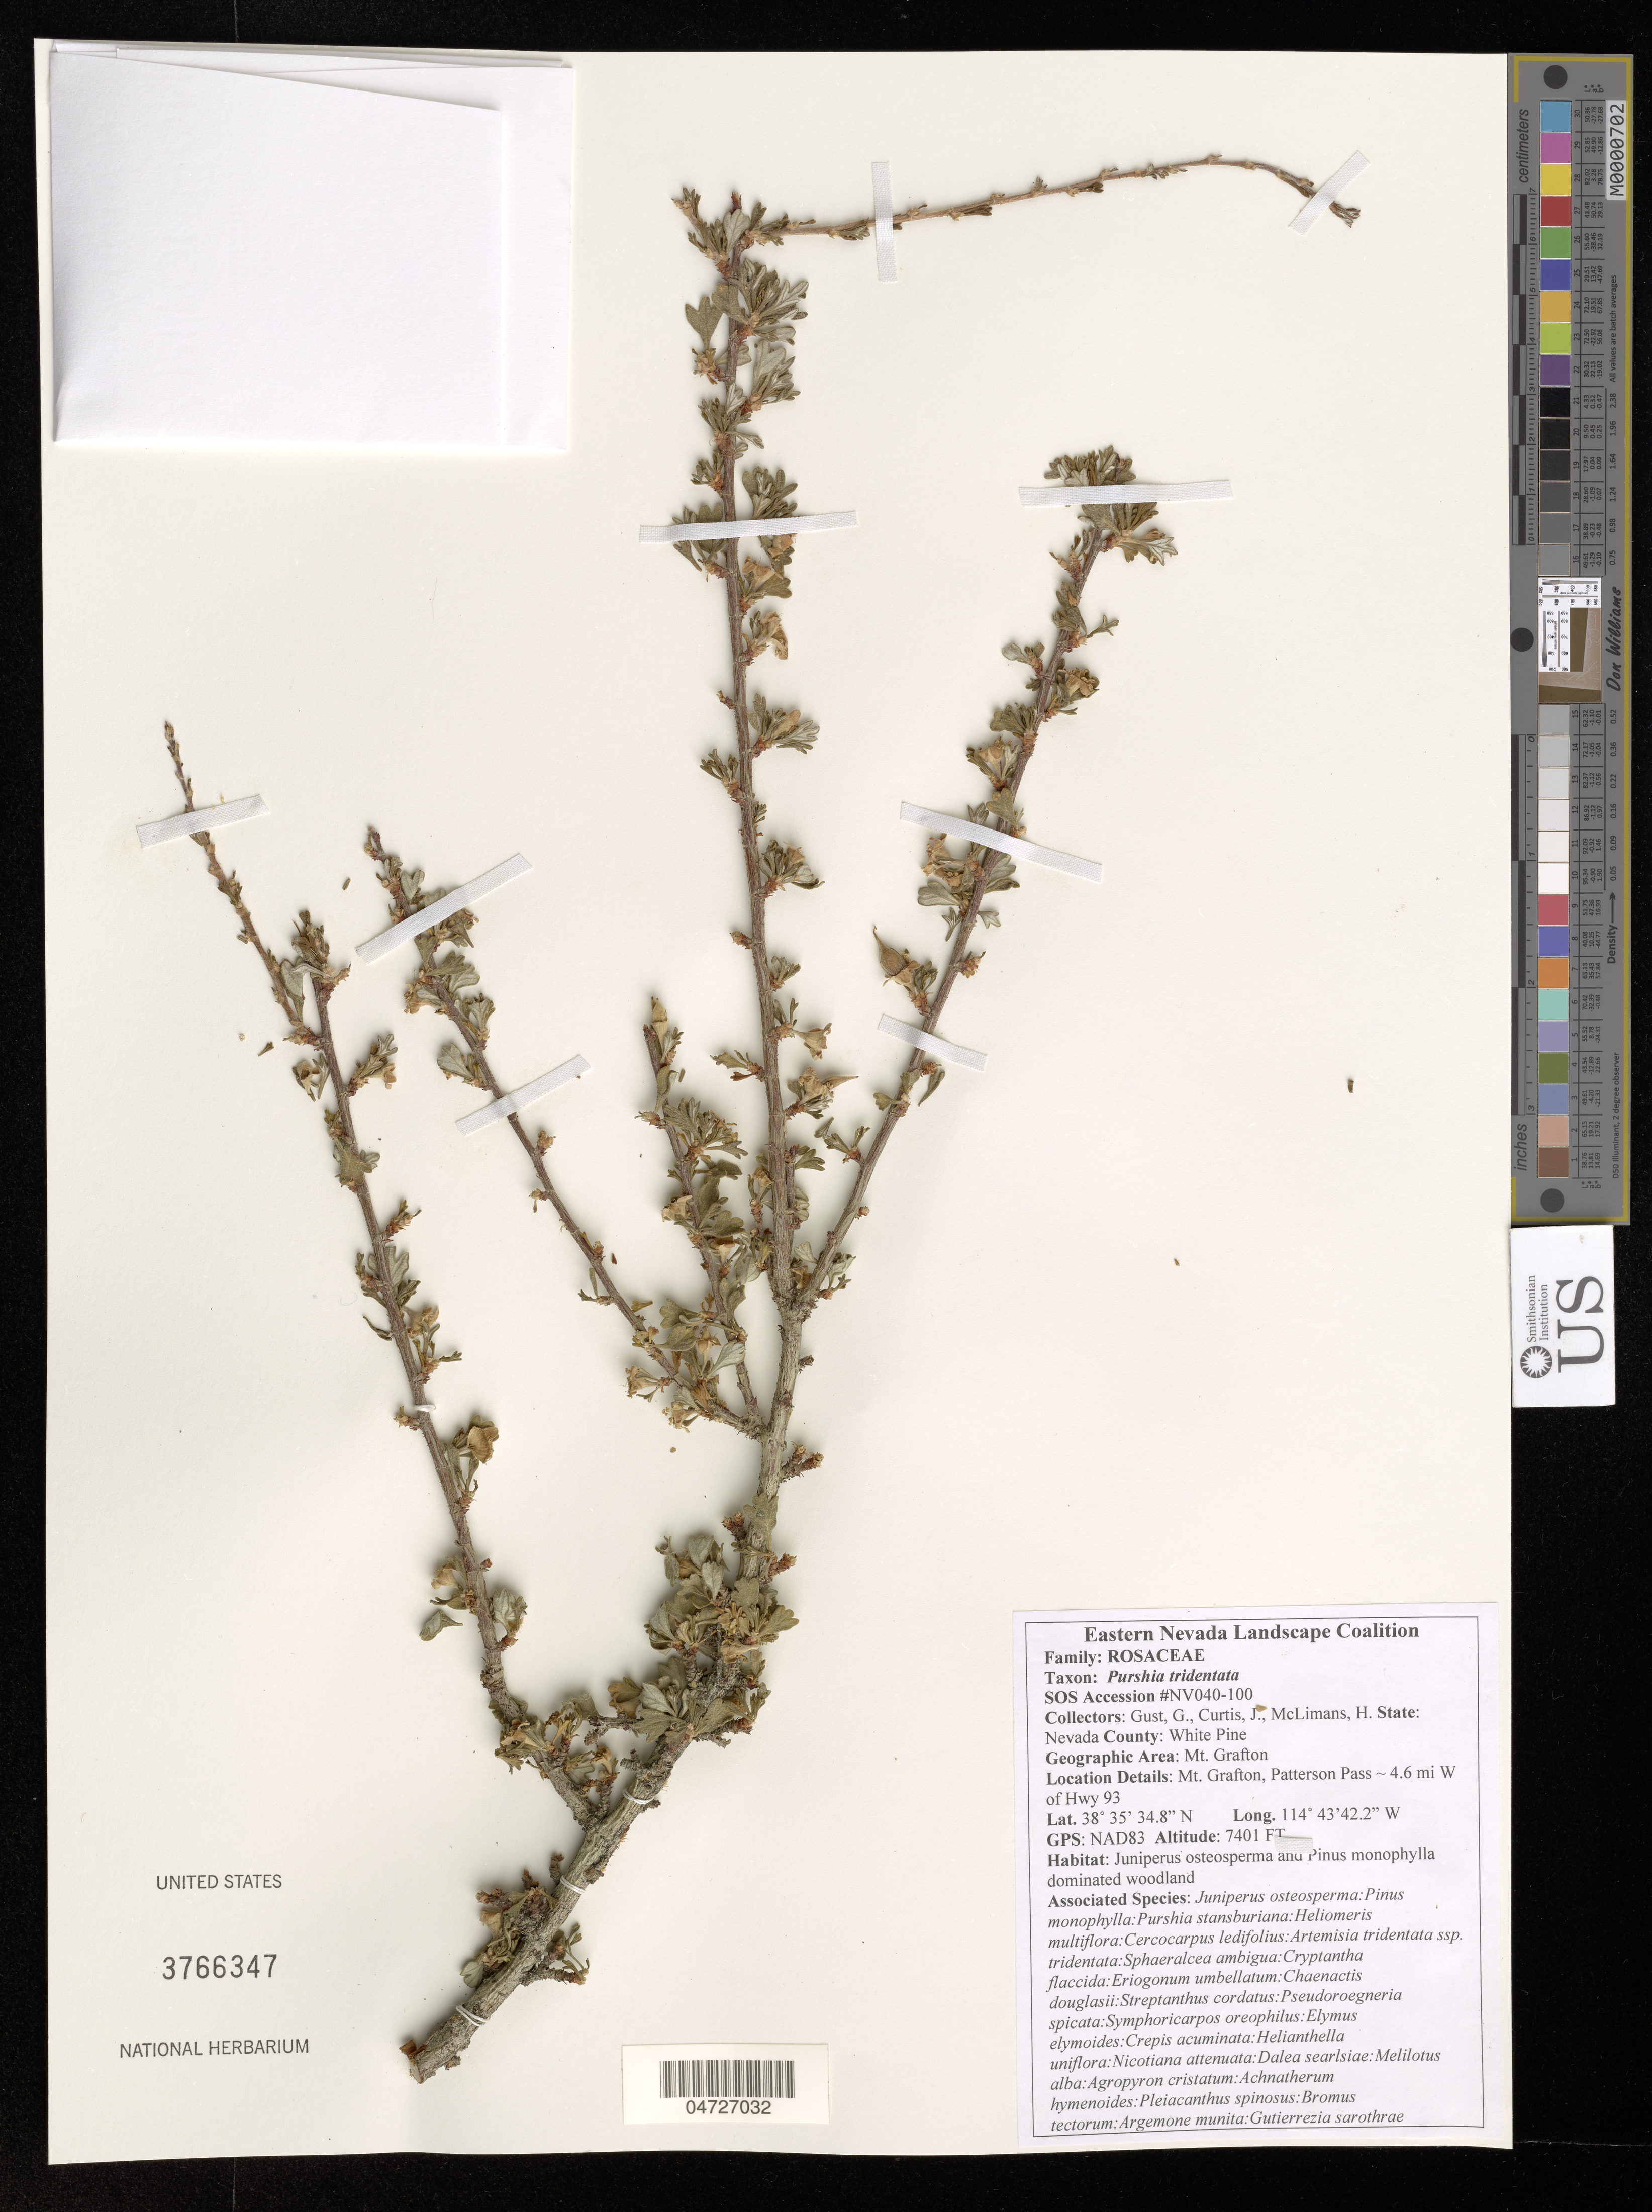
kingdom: Plantae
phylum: Tracheophyta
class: Magnoliopsida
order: Rosales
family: Rosaceae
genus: Purshia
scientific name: Purshia tridentata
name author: (Pursh) DC.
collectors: G. Gust, J. Curtis & H. McLimans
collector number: NV040-100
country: United States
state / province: Nevada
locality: County: White Pine. Mt. Grafton, Patterson Pass ~4.6 mi W of Hwy 93.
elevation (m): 2256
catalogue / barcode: US 3766347